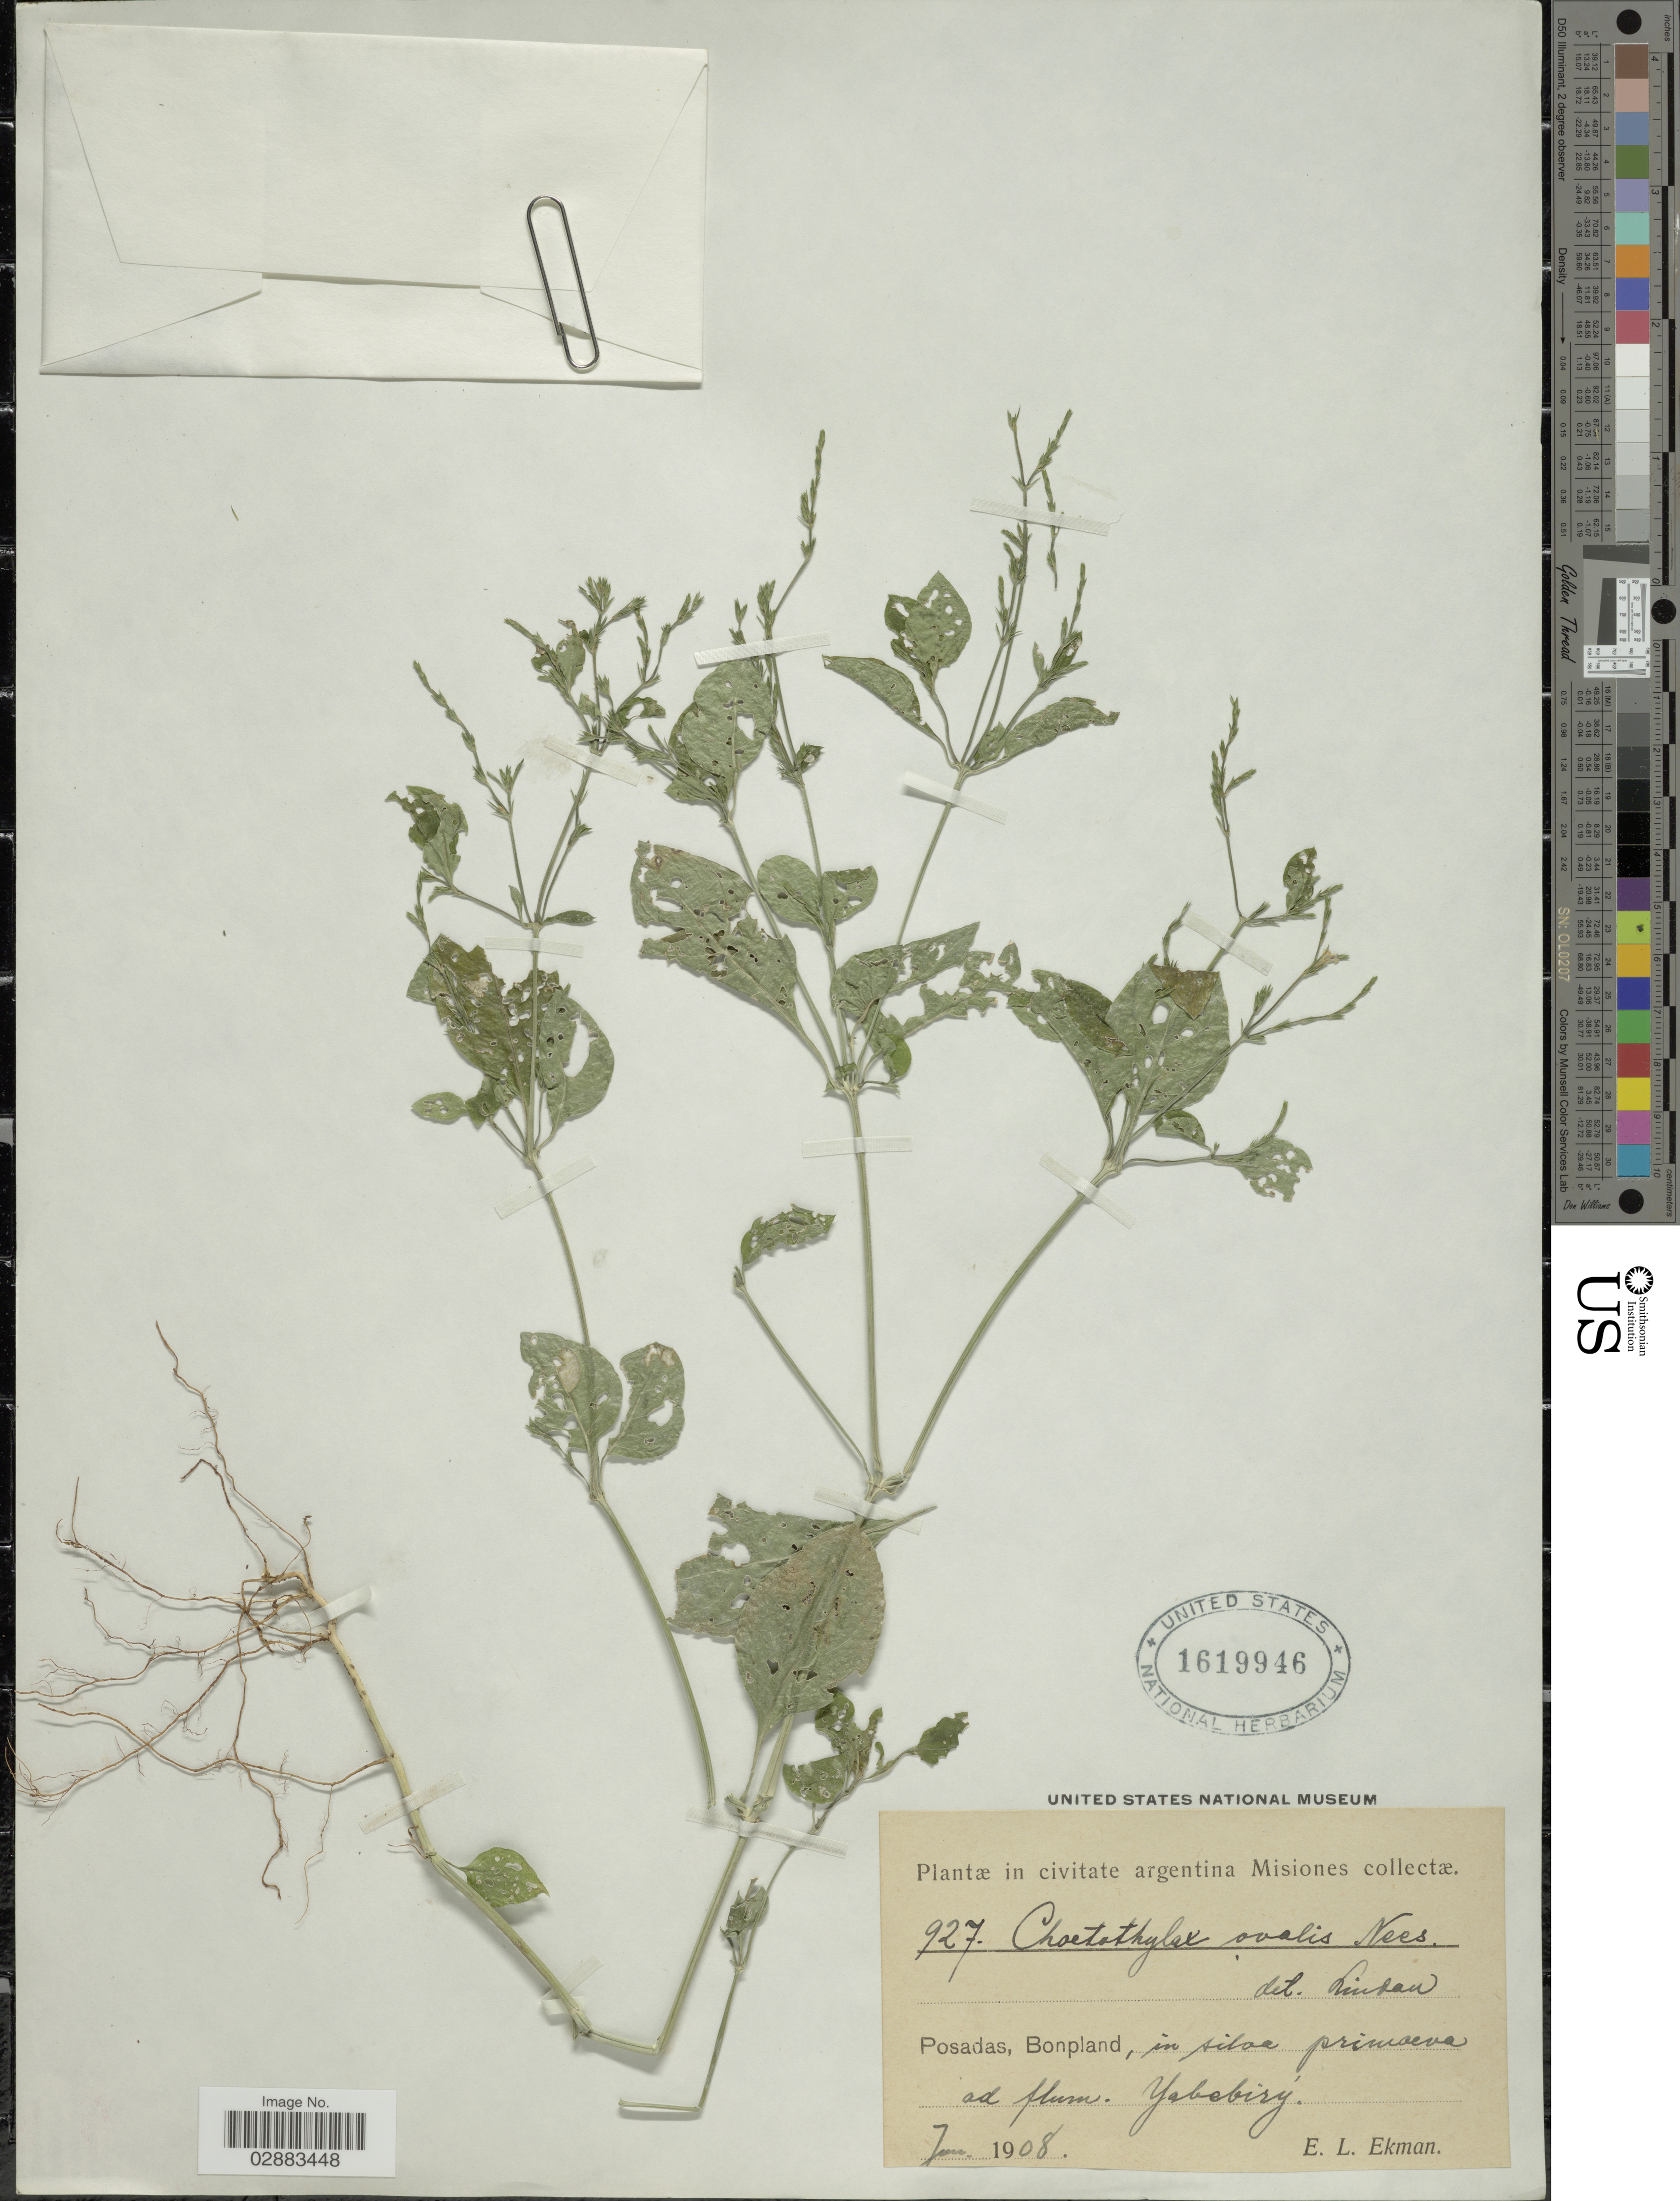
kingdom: Plantae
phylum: Tracheophyta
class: Magnoliopsida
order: Lamiales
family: Acanthaceae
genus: Chaetothylax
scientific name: Chaetothylax lythroides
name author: (Nees) Benth. & Hook. f. ex Hemsl.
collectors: E. L. Ekman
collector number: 927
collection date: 1908-01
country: Argentina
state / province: Misiones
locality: Posadas, Bonpland, in sitae primaeva ad flum. Yabebiry.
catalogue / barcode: US 1619946